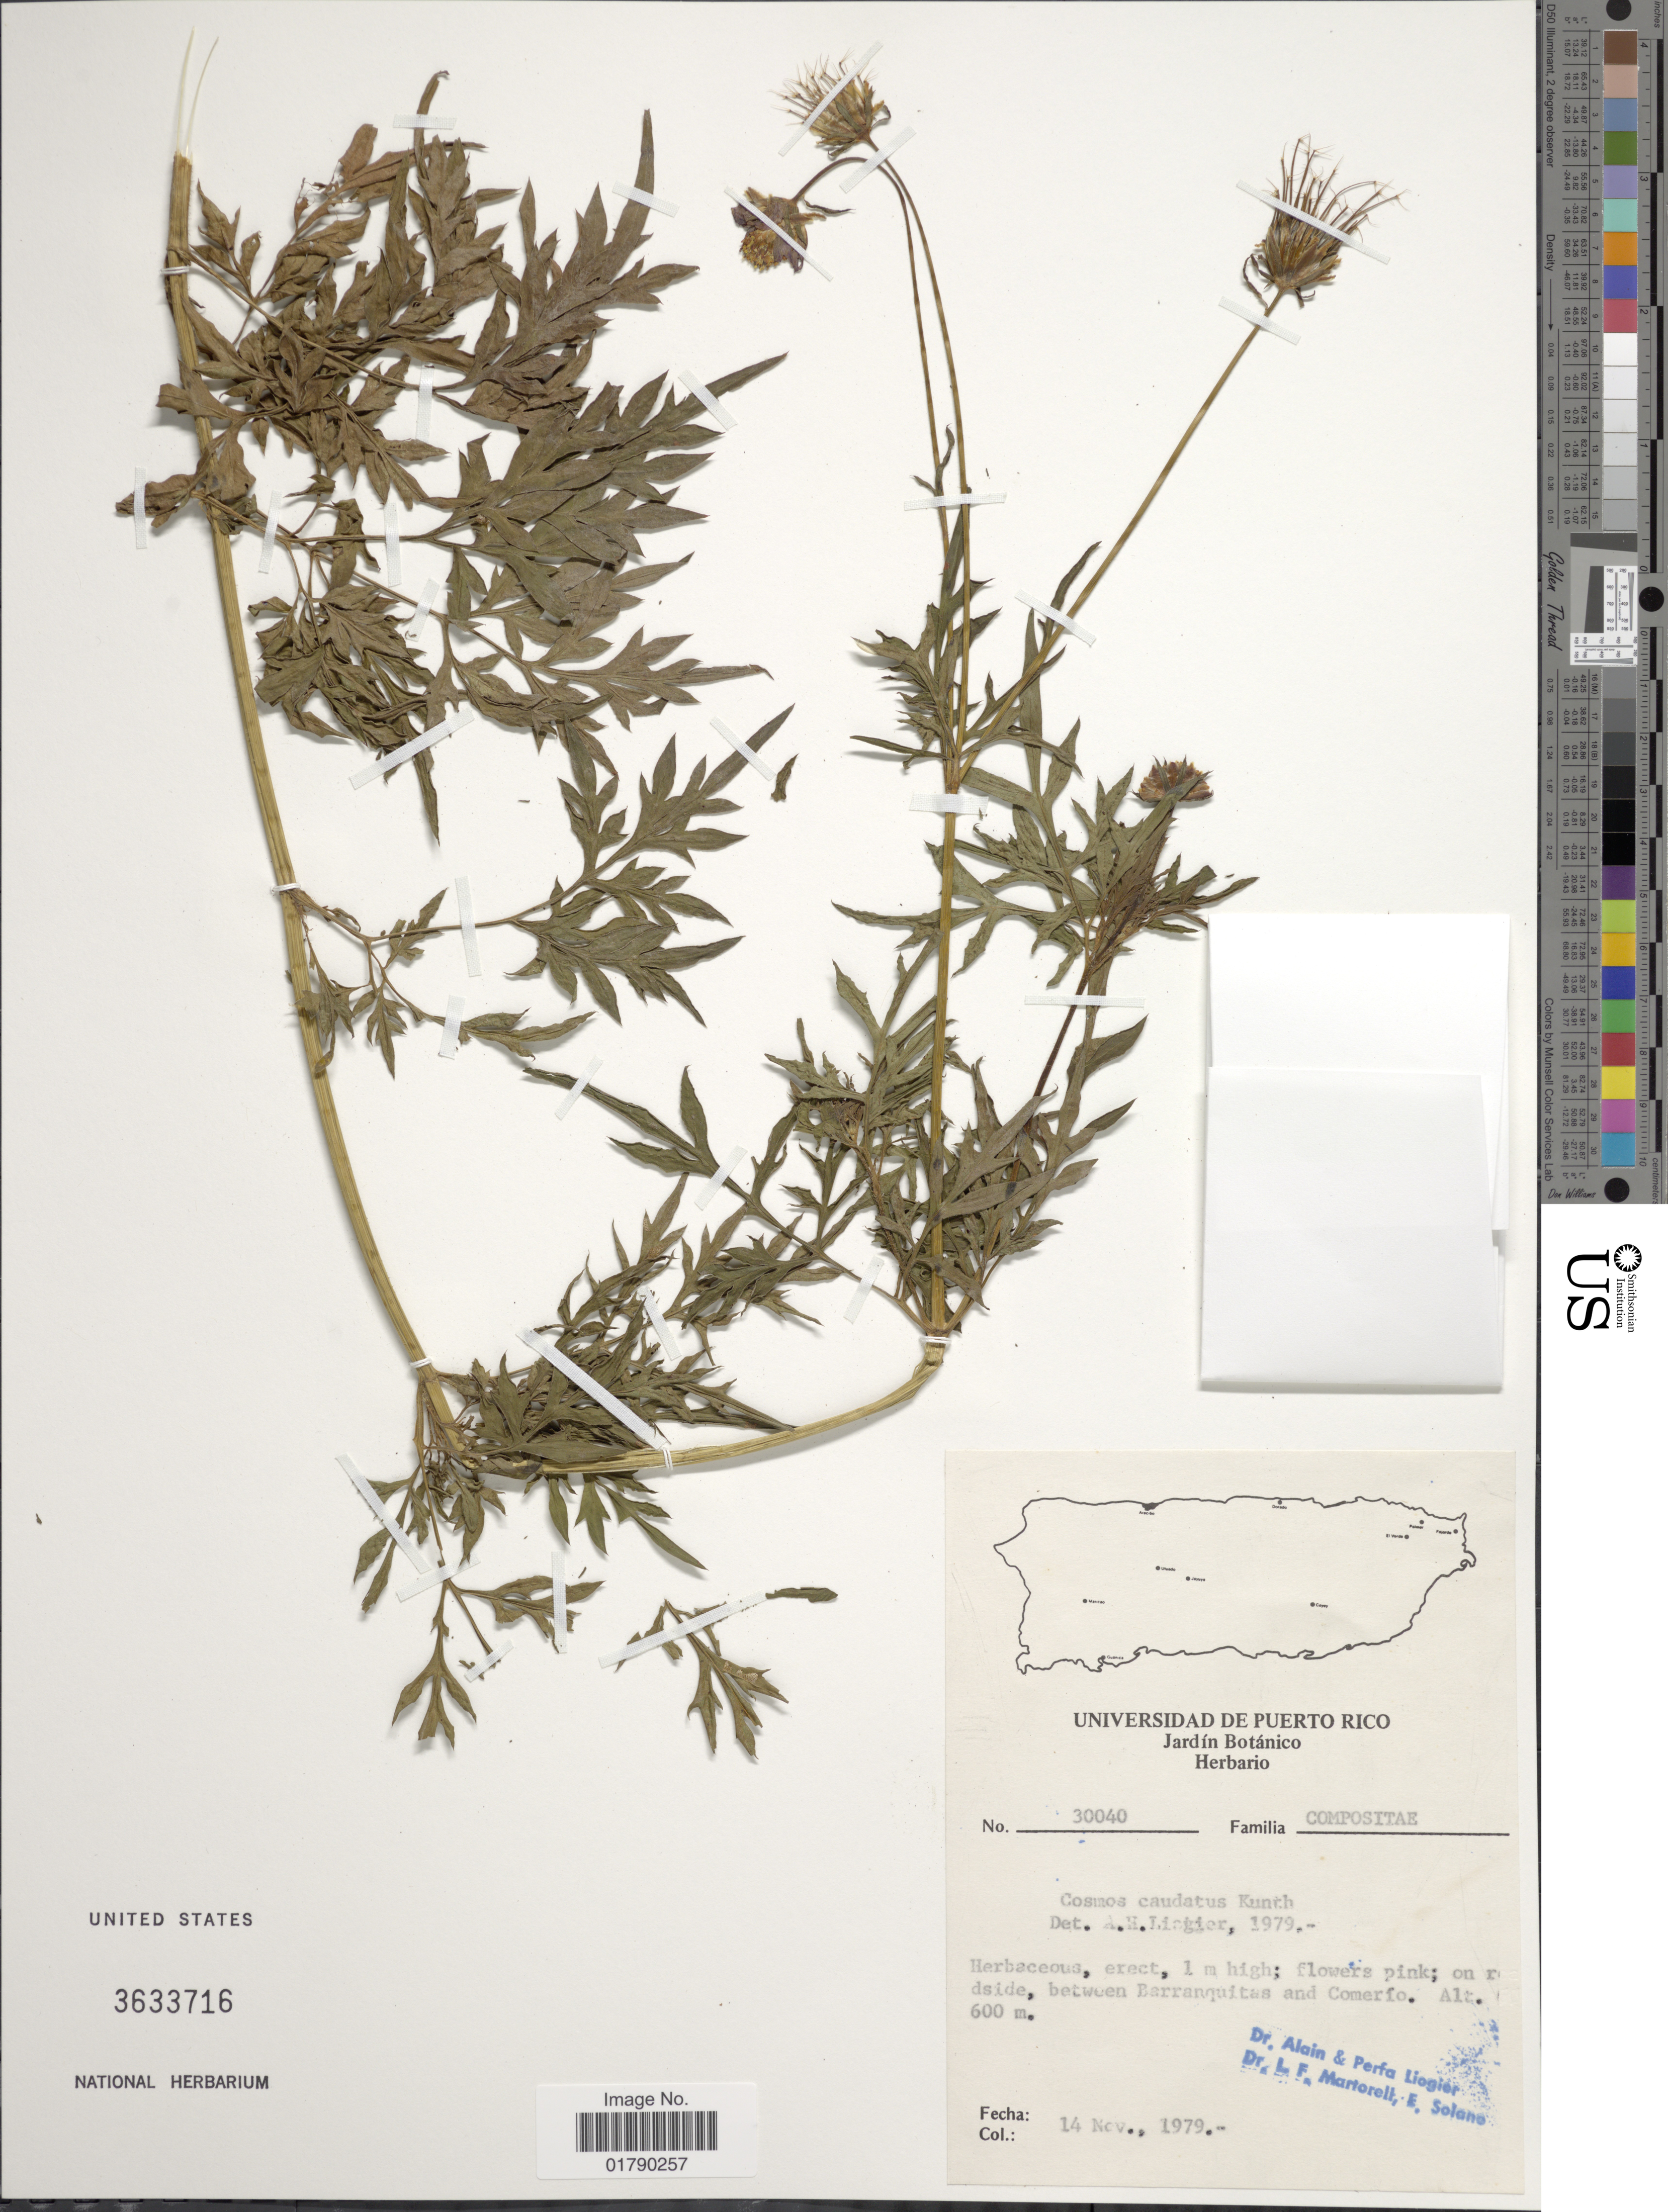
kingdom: Plantae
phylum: Tracheophyta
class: Magnoliopsida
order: Asterales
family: Asteraceae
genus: Cosmos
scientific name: Cosmos caudatus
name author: Kunth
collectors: Alain, M. P. Liogier, L. Martorell & E. Solano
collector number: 30040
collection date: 1979-11-14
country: Puerto Rico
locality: Between Barranquitas and Comerio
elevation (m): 600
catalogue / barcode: US 3633716